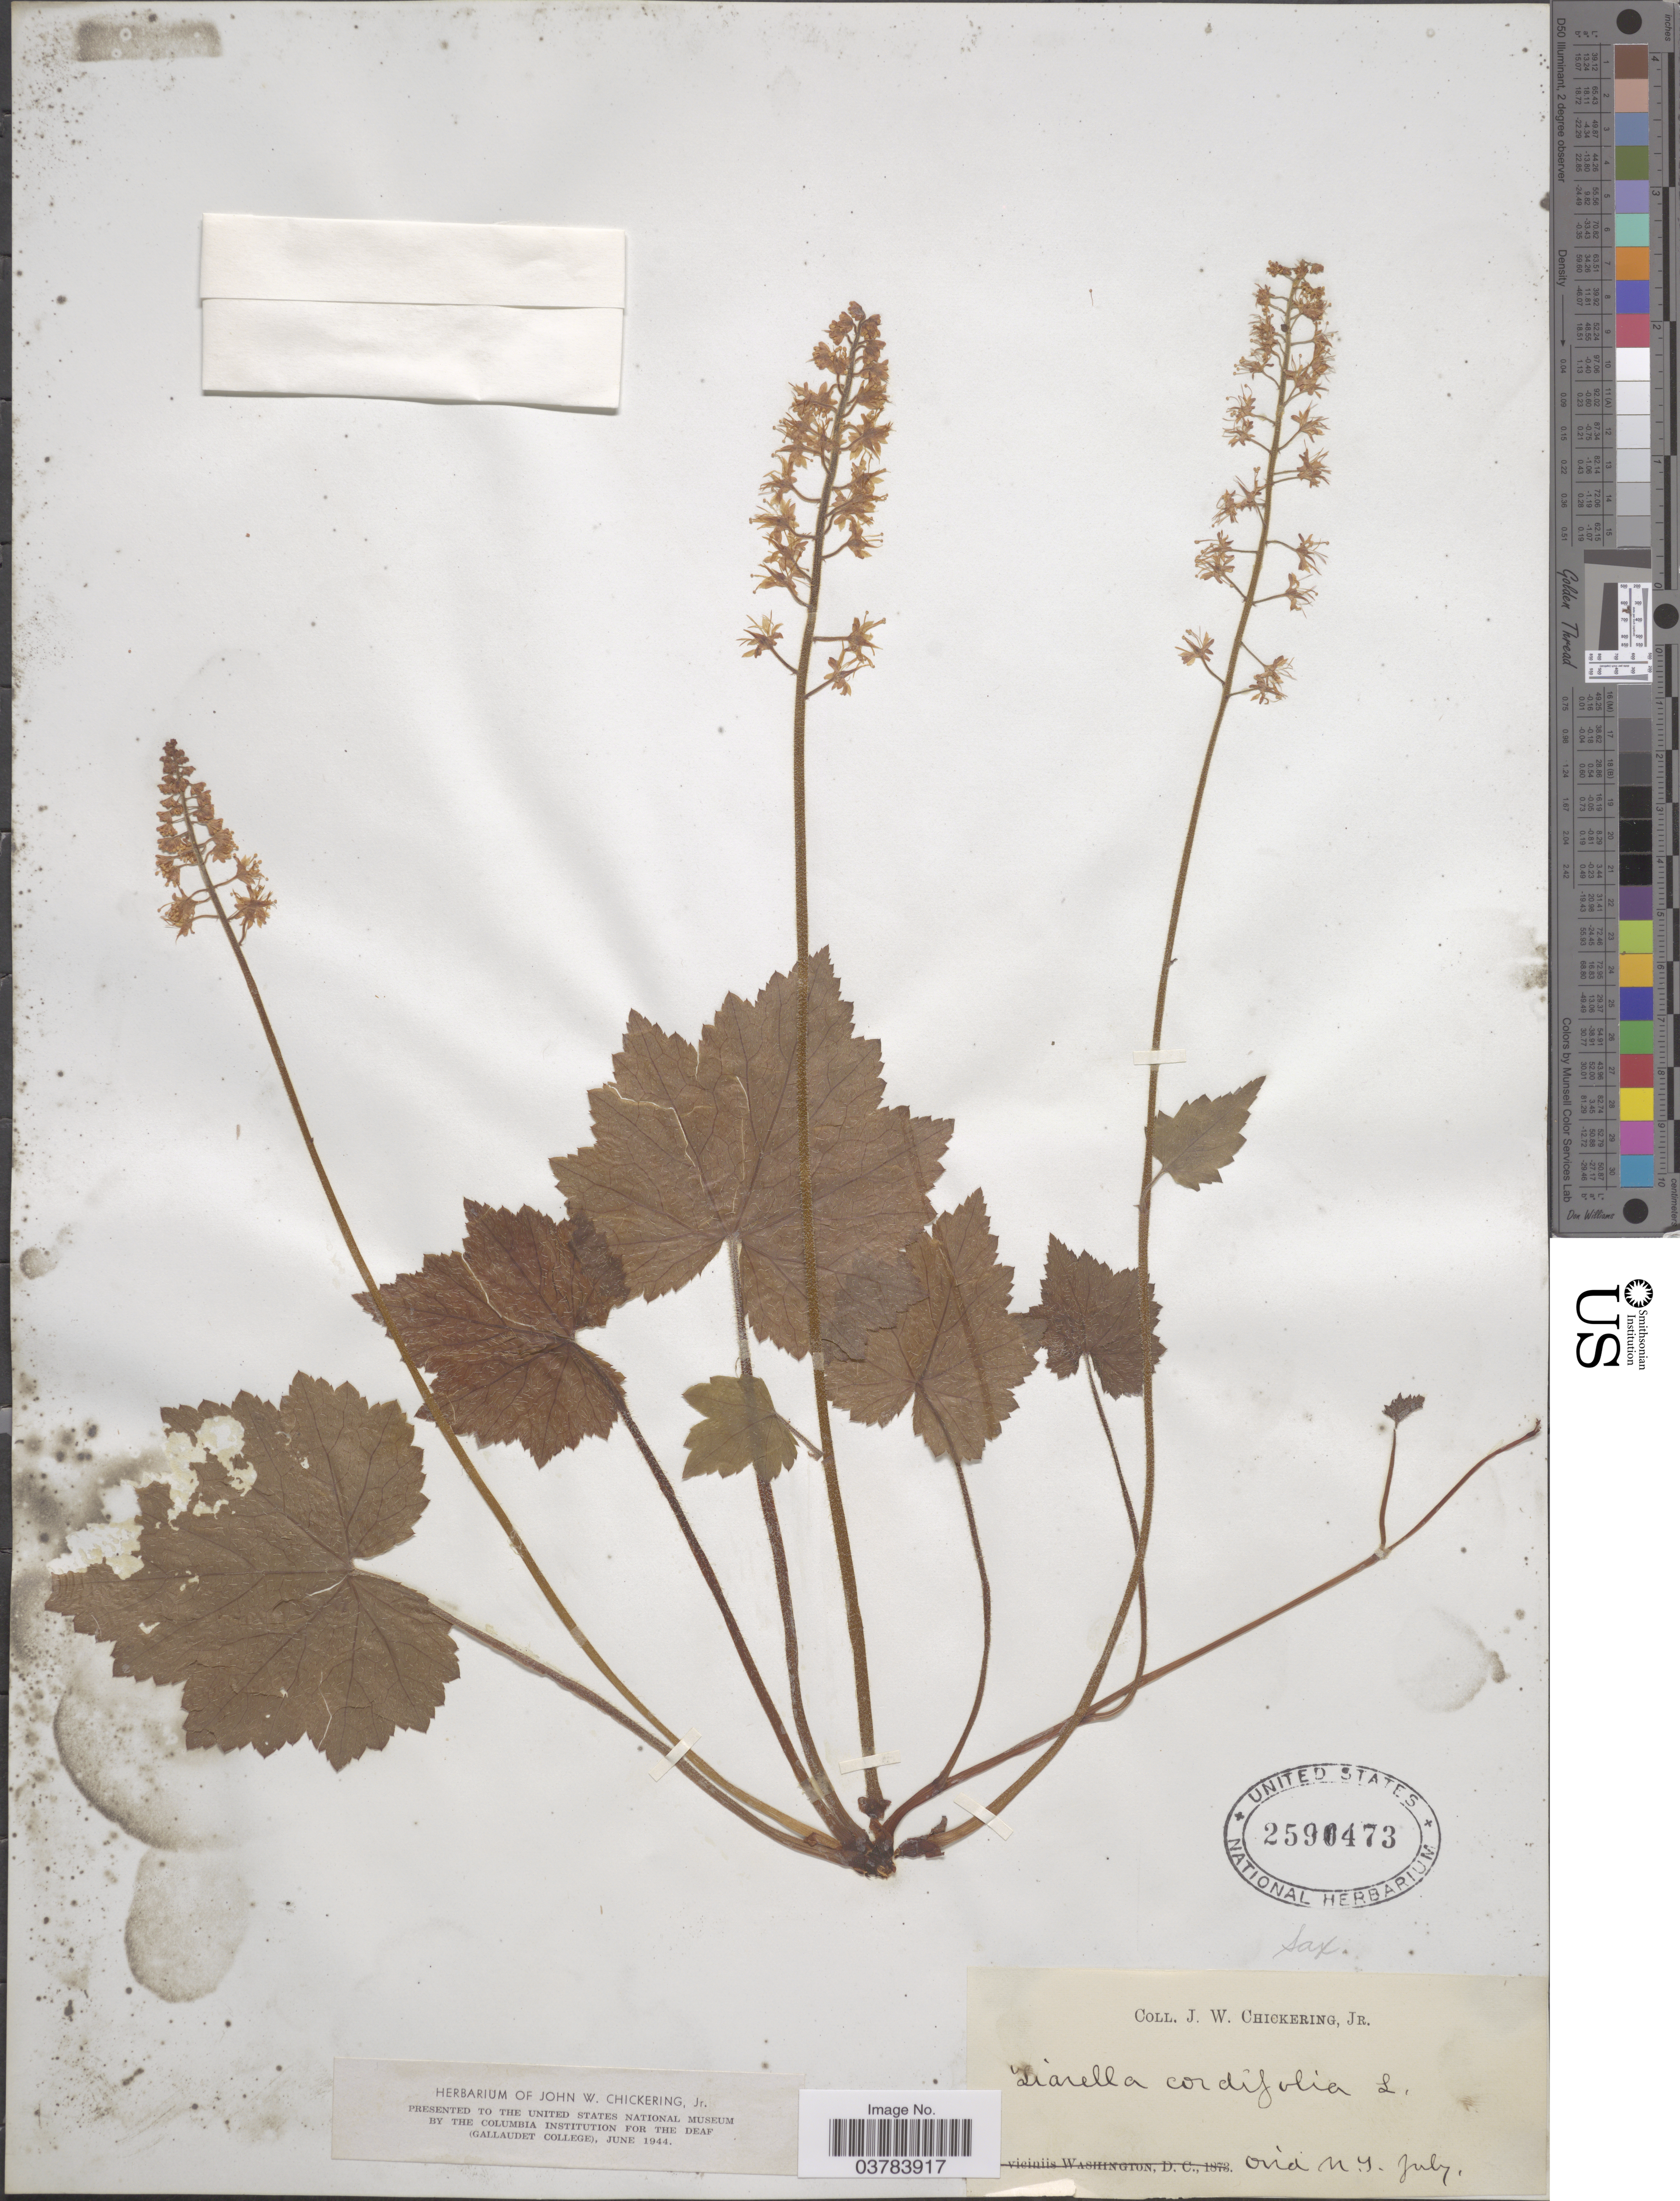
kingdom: Plantae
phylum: Tracheophyta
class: Magnoliopsida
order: Saxifragales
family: Saxifragaceae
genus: Tiarella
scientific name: Tiarella cordifolia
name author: L.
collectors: J. Chickering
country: United States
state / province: New York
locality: Ovid.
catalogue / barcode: US 2590473